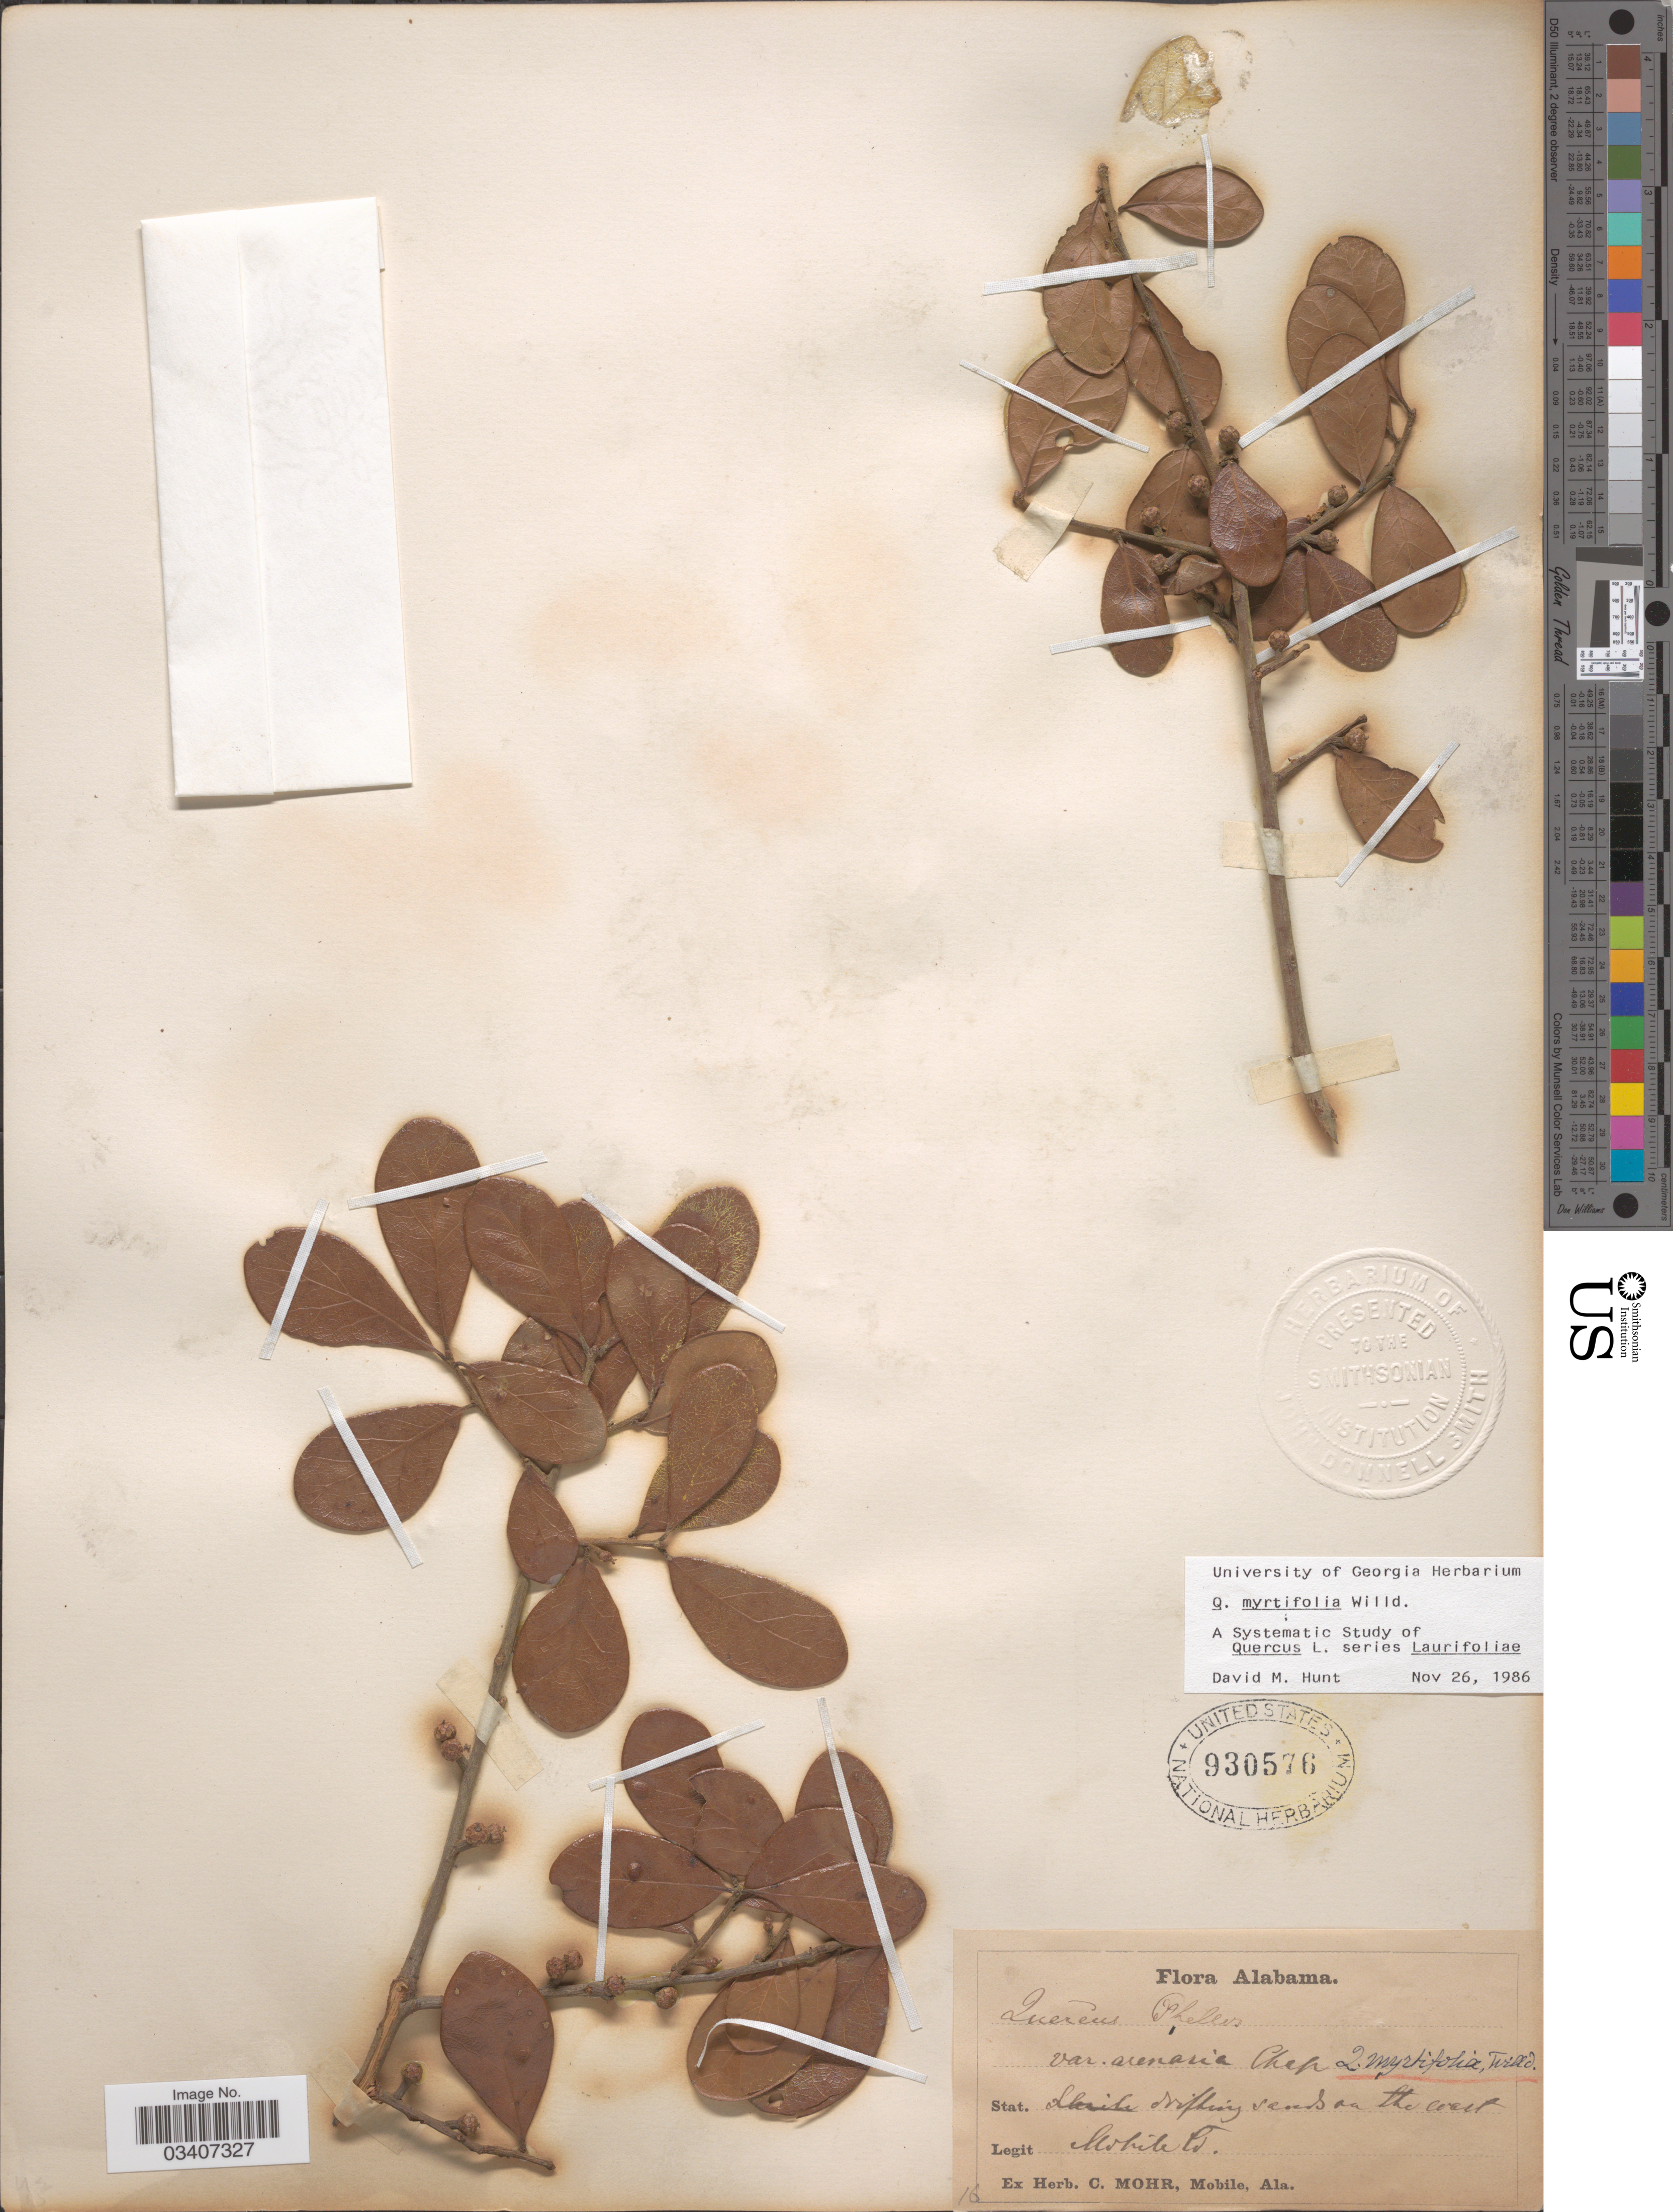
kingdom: Plantae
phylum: Tracheophyta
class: Magnoliopsida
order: Fagales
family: Fagaceae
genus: Quercus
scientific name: Quercus myrtifolia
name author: Willd.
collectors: ex herb. C. Mohr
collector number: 16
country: United States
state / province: Alabama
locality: On the coast. Mobile Co.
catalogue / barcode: US 930576